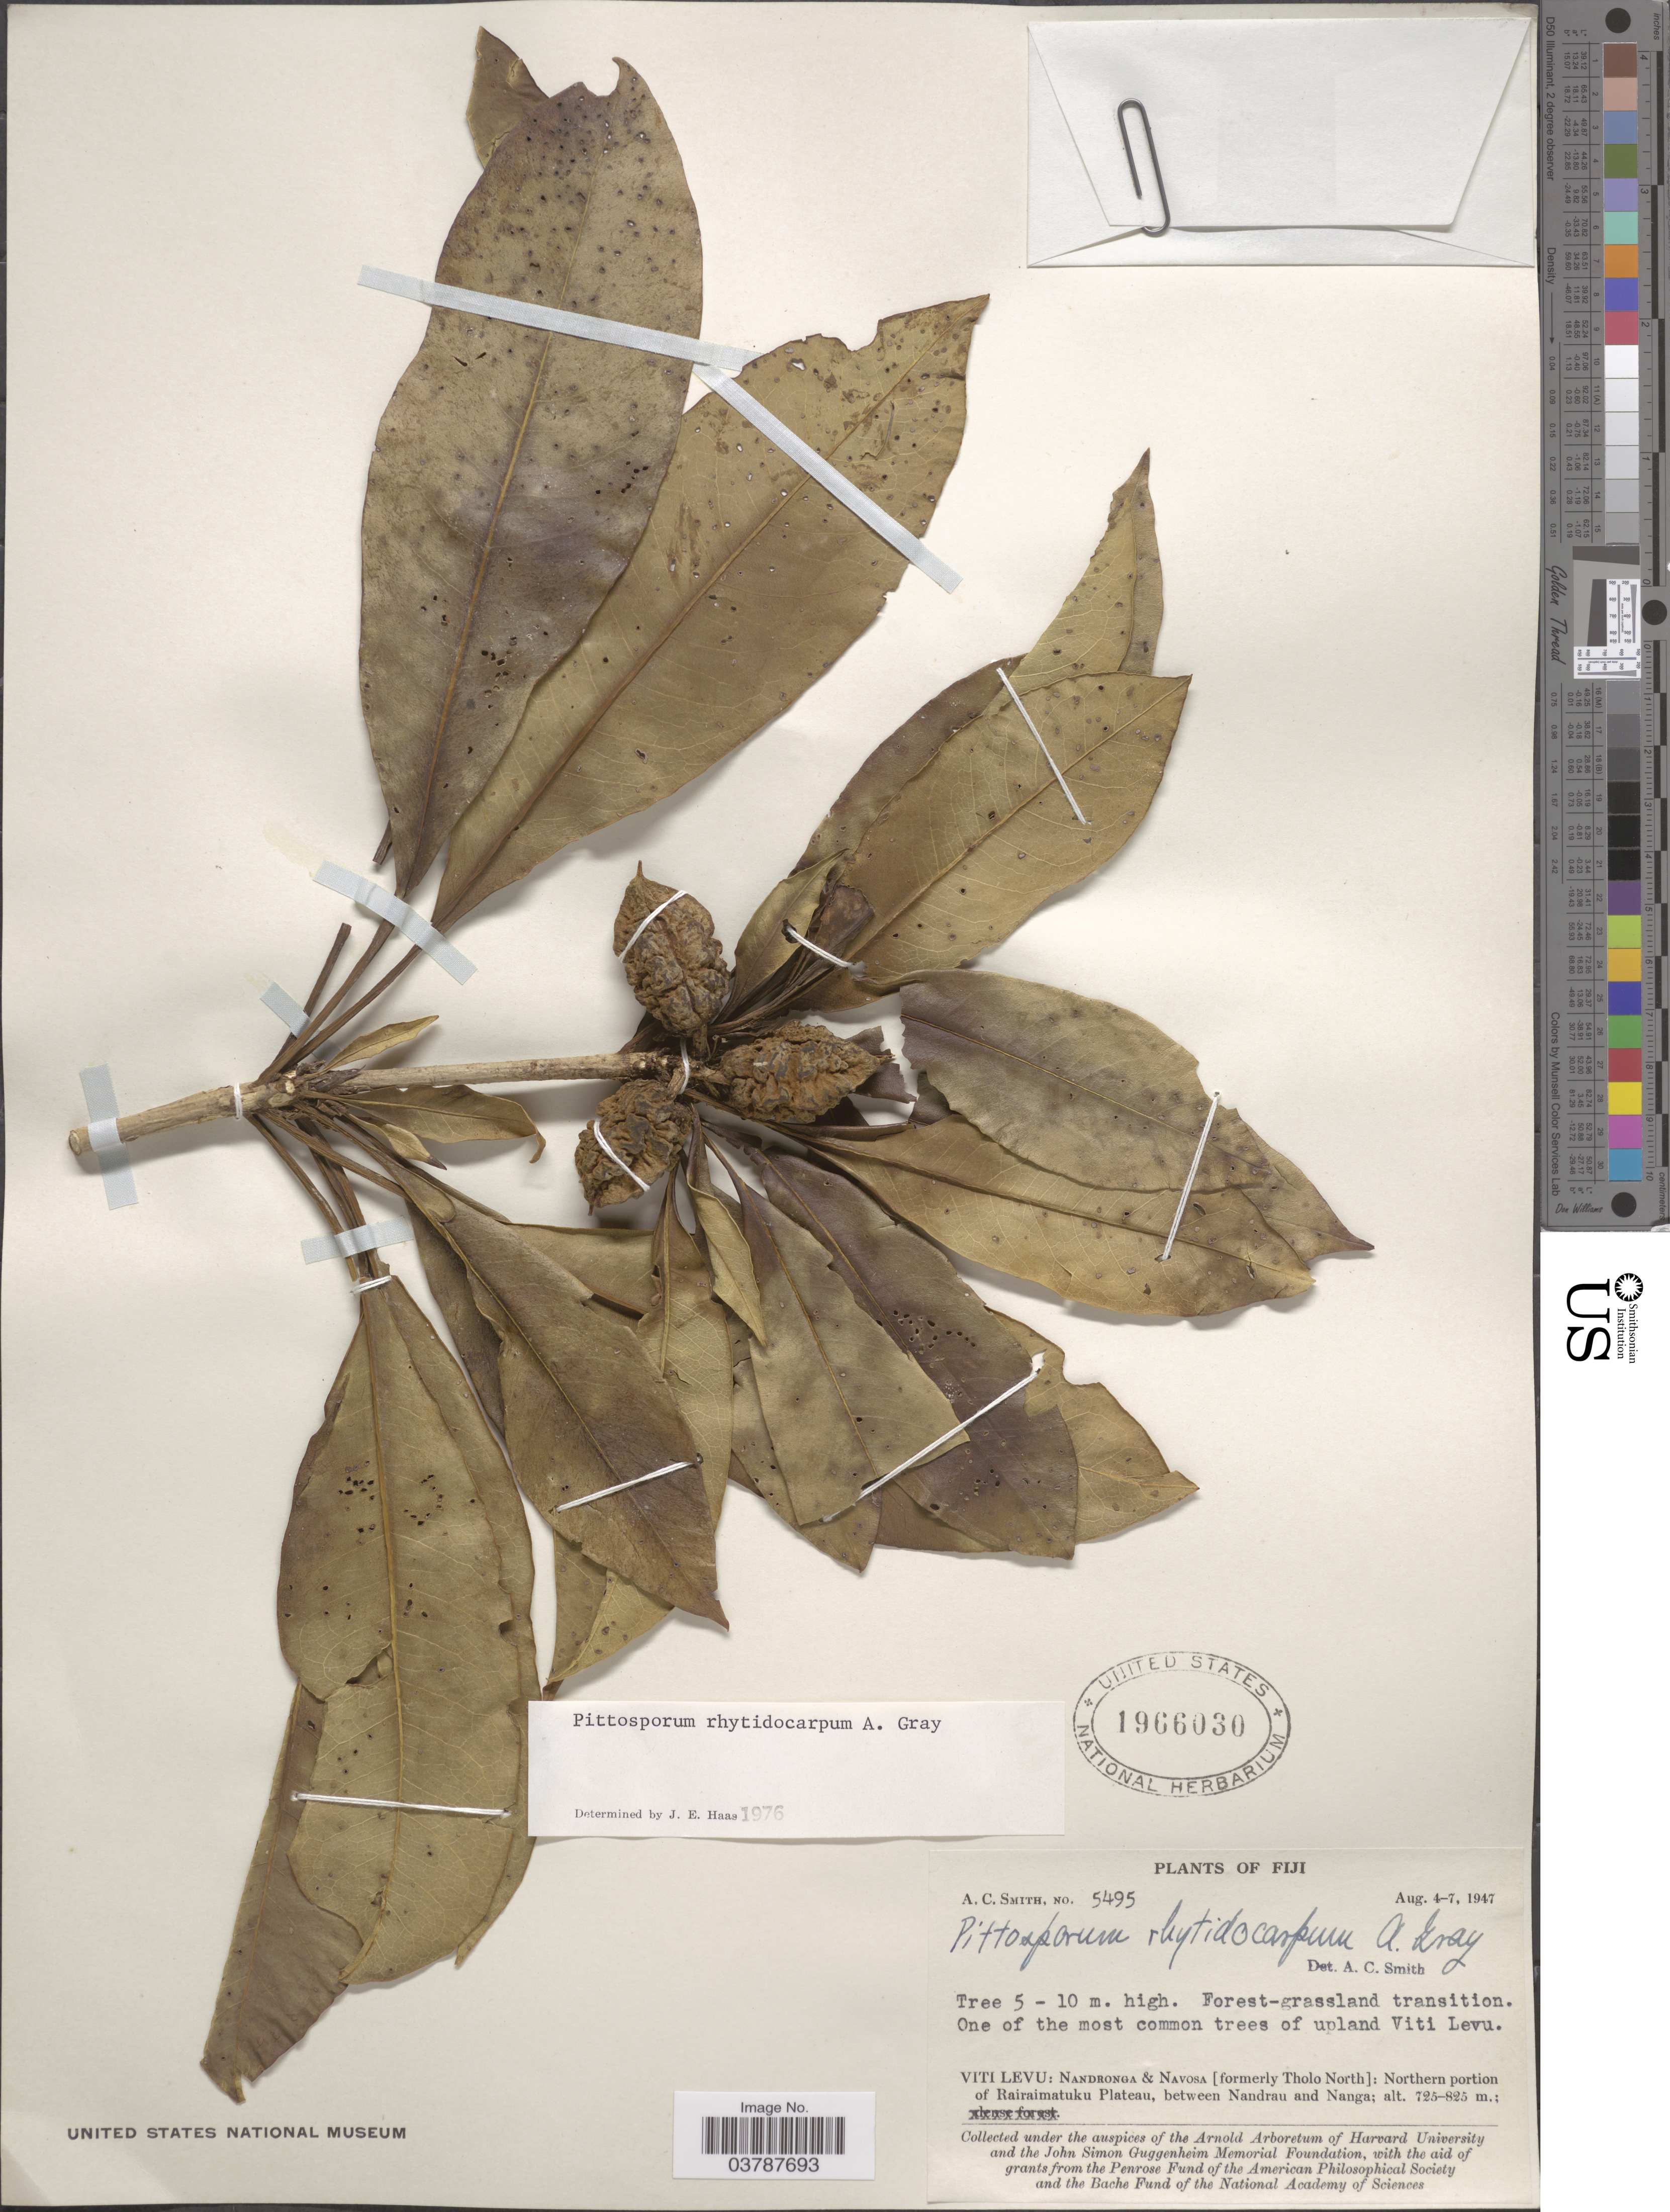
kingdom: Plantae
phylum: Tracheophyta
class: Magnoliopsida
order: Apiales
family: Pittosporaceae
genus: Pittosporum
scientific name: Pittosporum rhytidocarpum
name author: A. Gray in Wilkes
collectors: A. C. Smith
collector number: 5495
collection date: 1947-08-04/1947-08-07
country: Fiji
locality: One of the most common trees of upland Viti Levu. Viti Levu: Nandronga & Navosa [ formerly Tholo North]; Northern portions of Rairaimatuku Plateau, between Nadrau and Nanga.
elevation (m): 725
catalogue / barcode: US 1966030